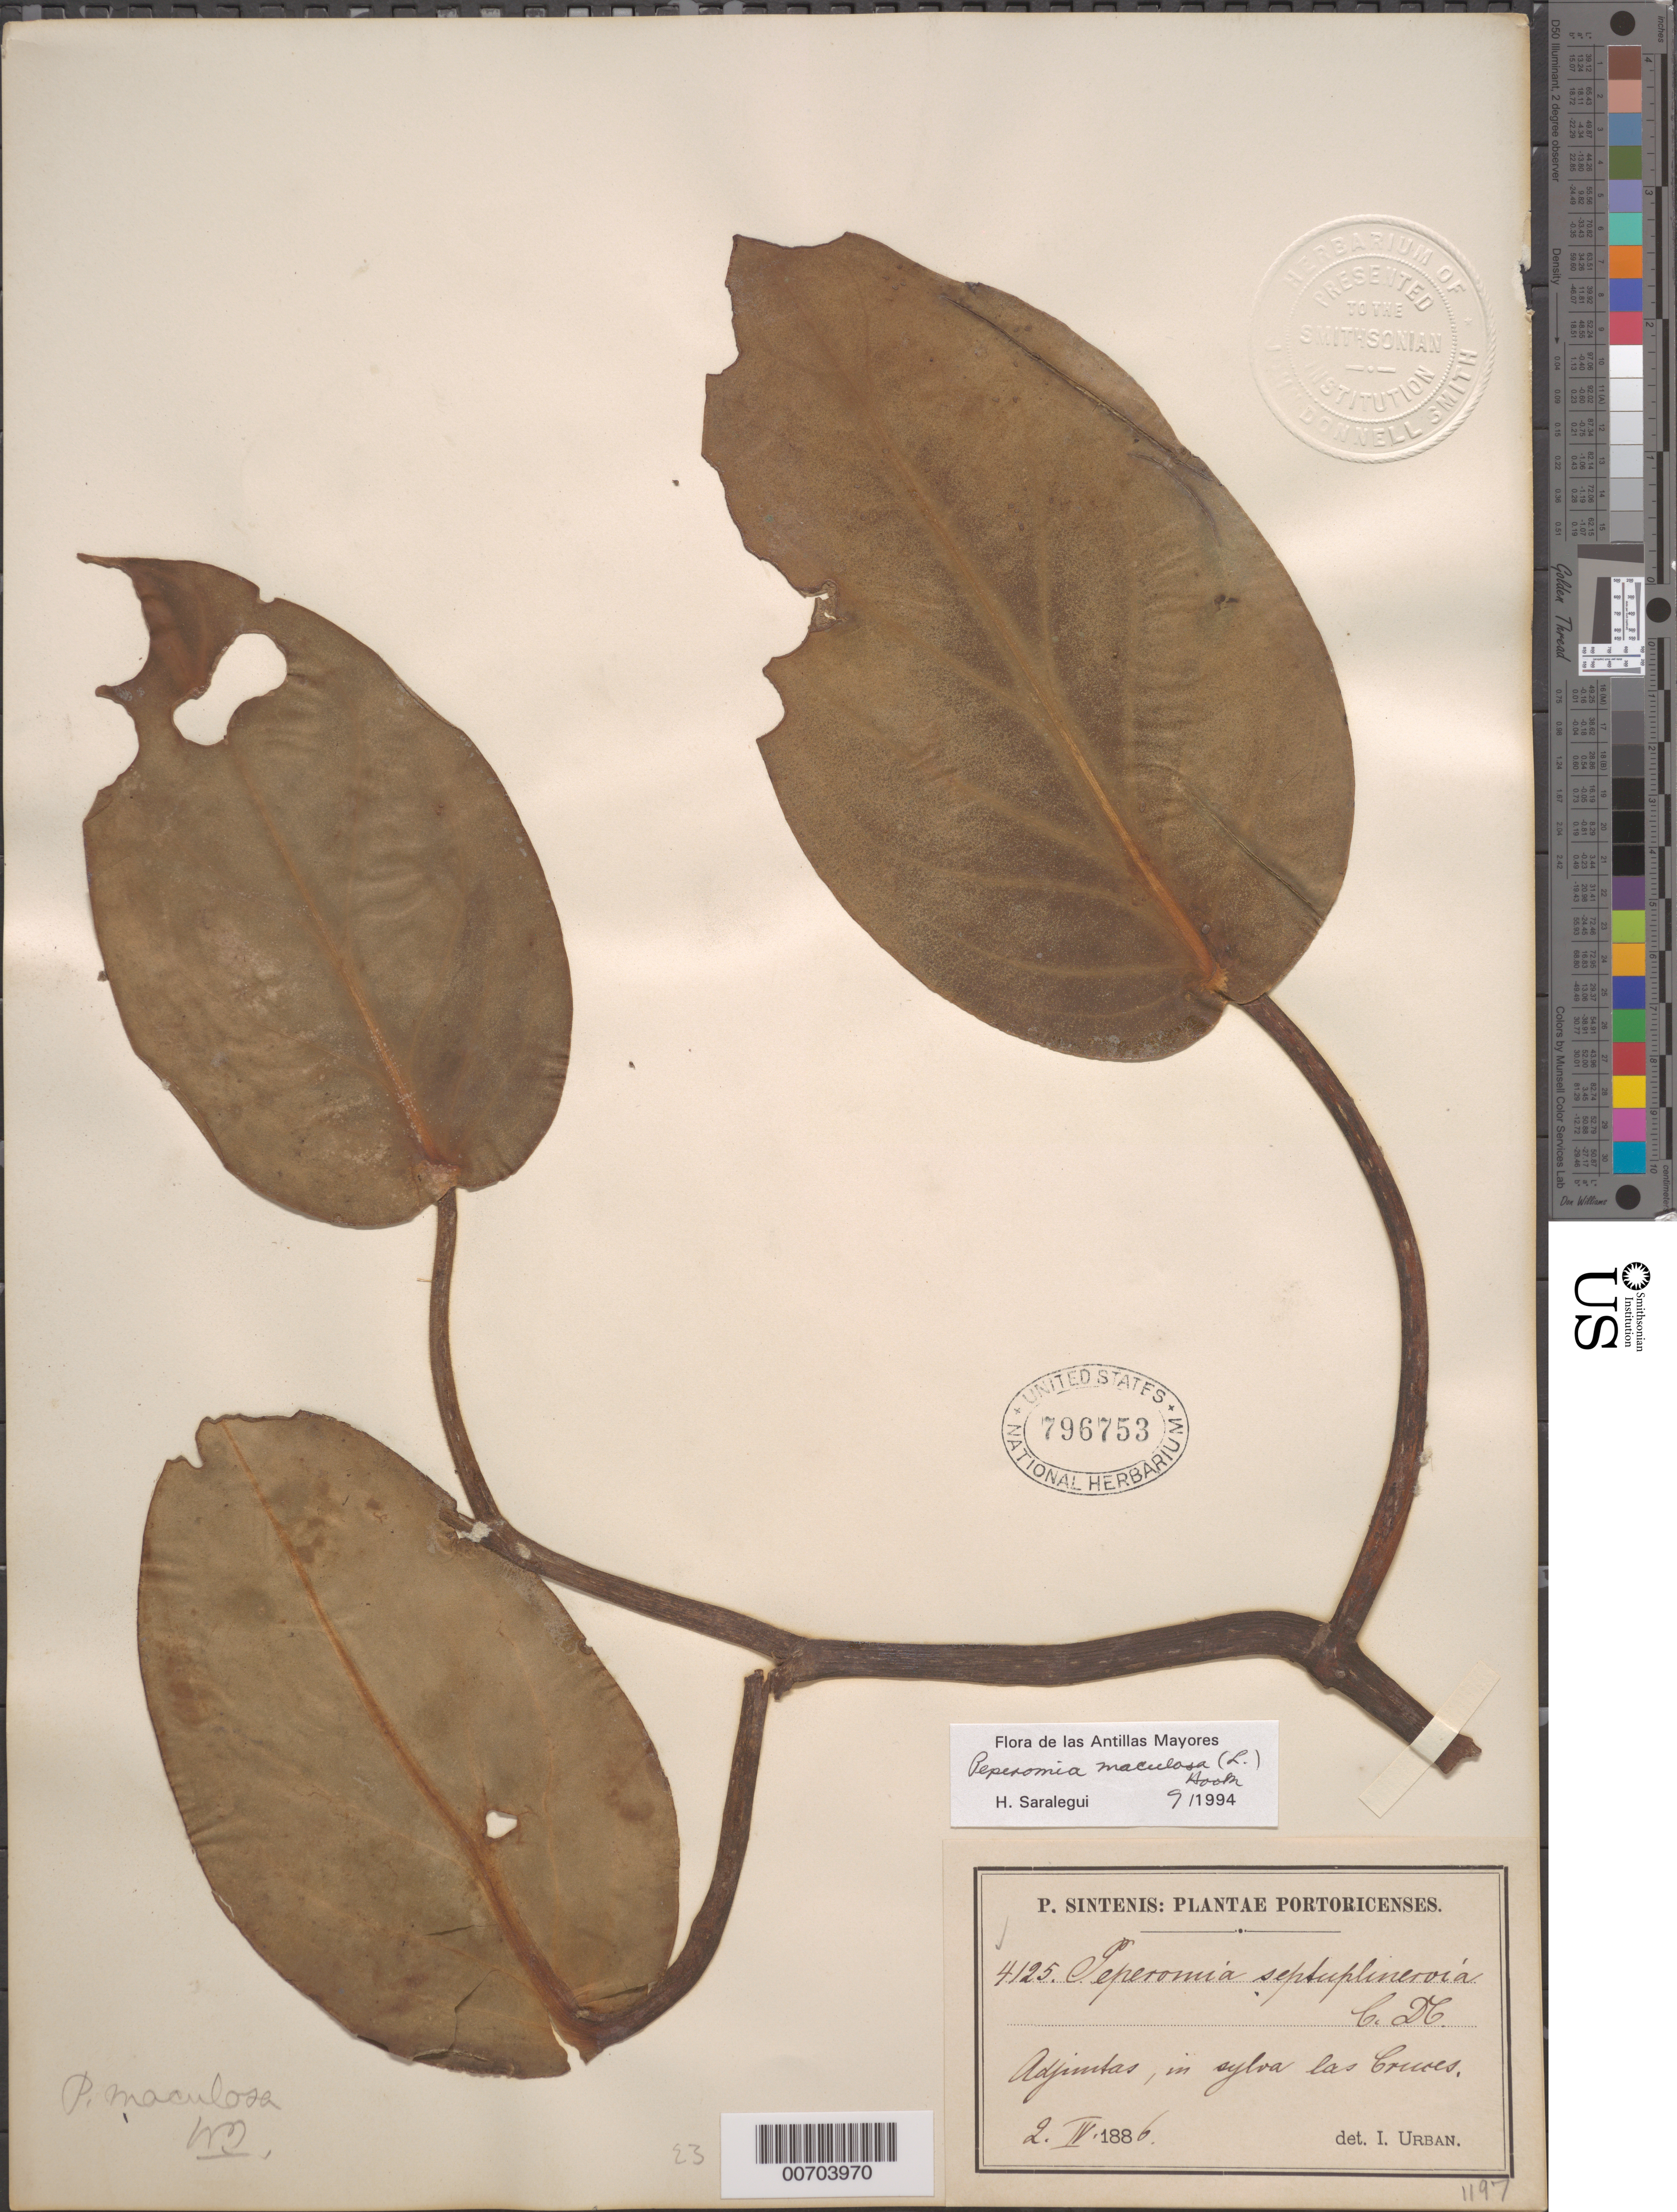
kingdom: Plantae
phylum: Tracheophyta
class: Magnoliopsida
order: Piperales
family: Piperaceae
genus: Peperomia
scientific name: Peperomia maculosa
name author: (L.) Hook.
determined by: Saralegui Boza, H.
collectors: P. Sintenis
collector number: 4125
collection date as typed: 02 Apr 1886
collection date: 1886-04-02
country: Puerto Rico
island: Greater Antilles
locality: Adjuntas, in sylva las Cruces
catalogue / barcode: US 796753